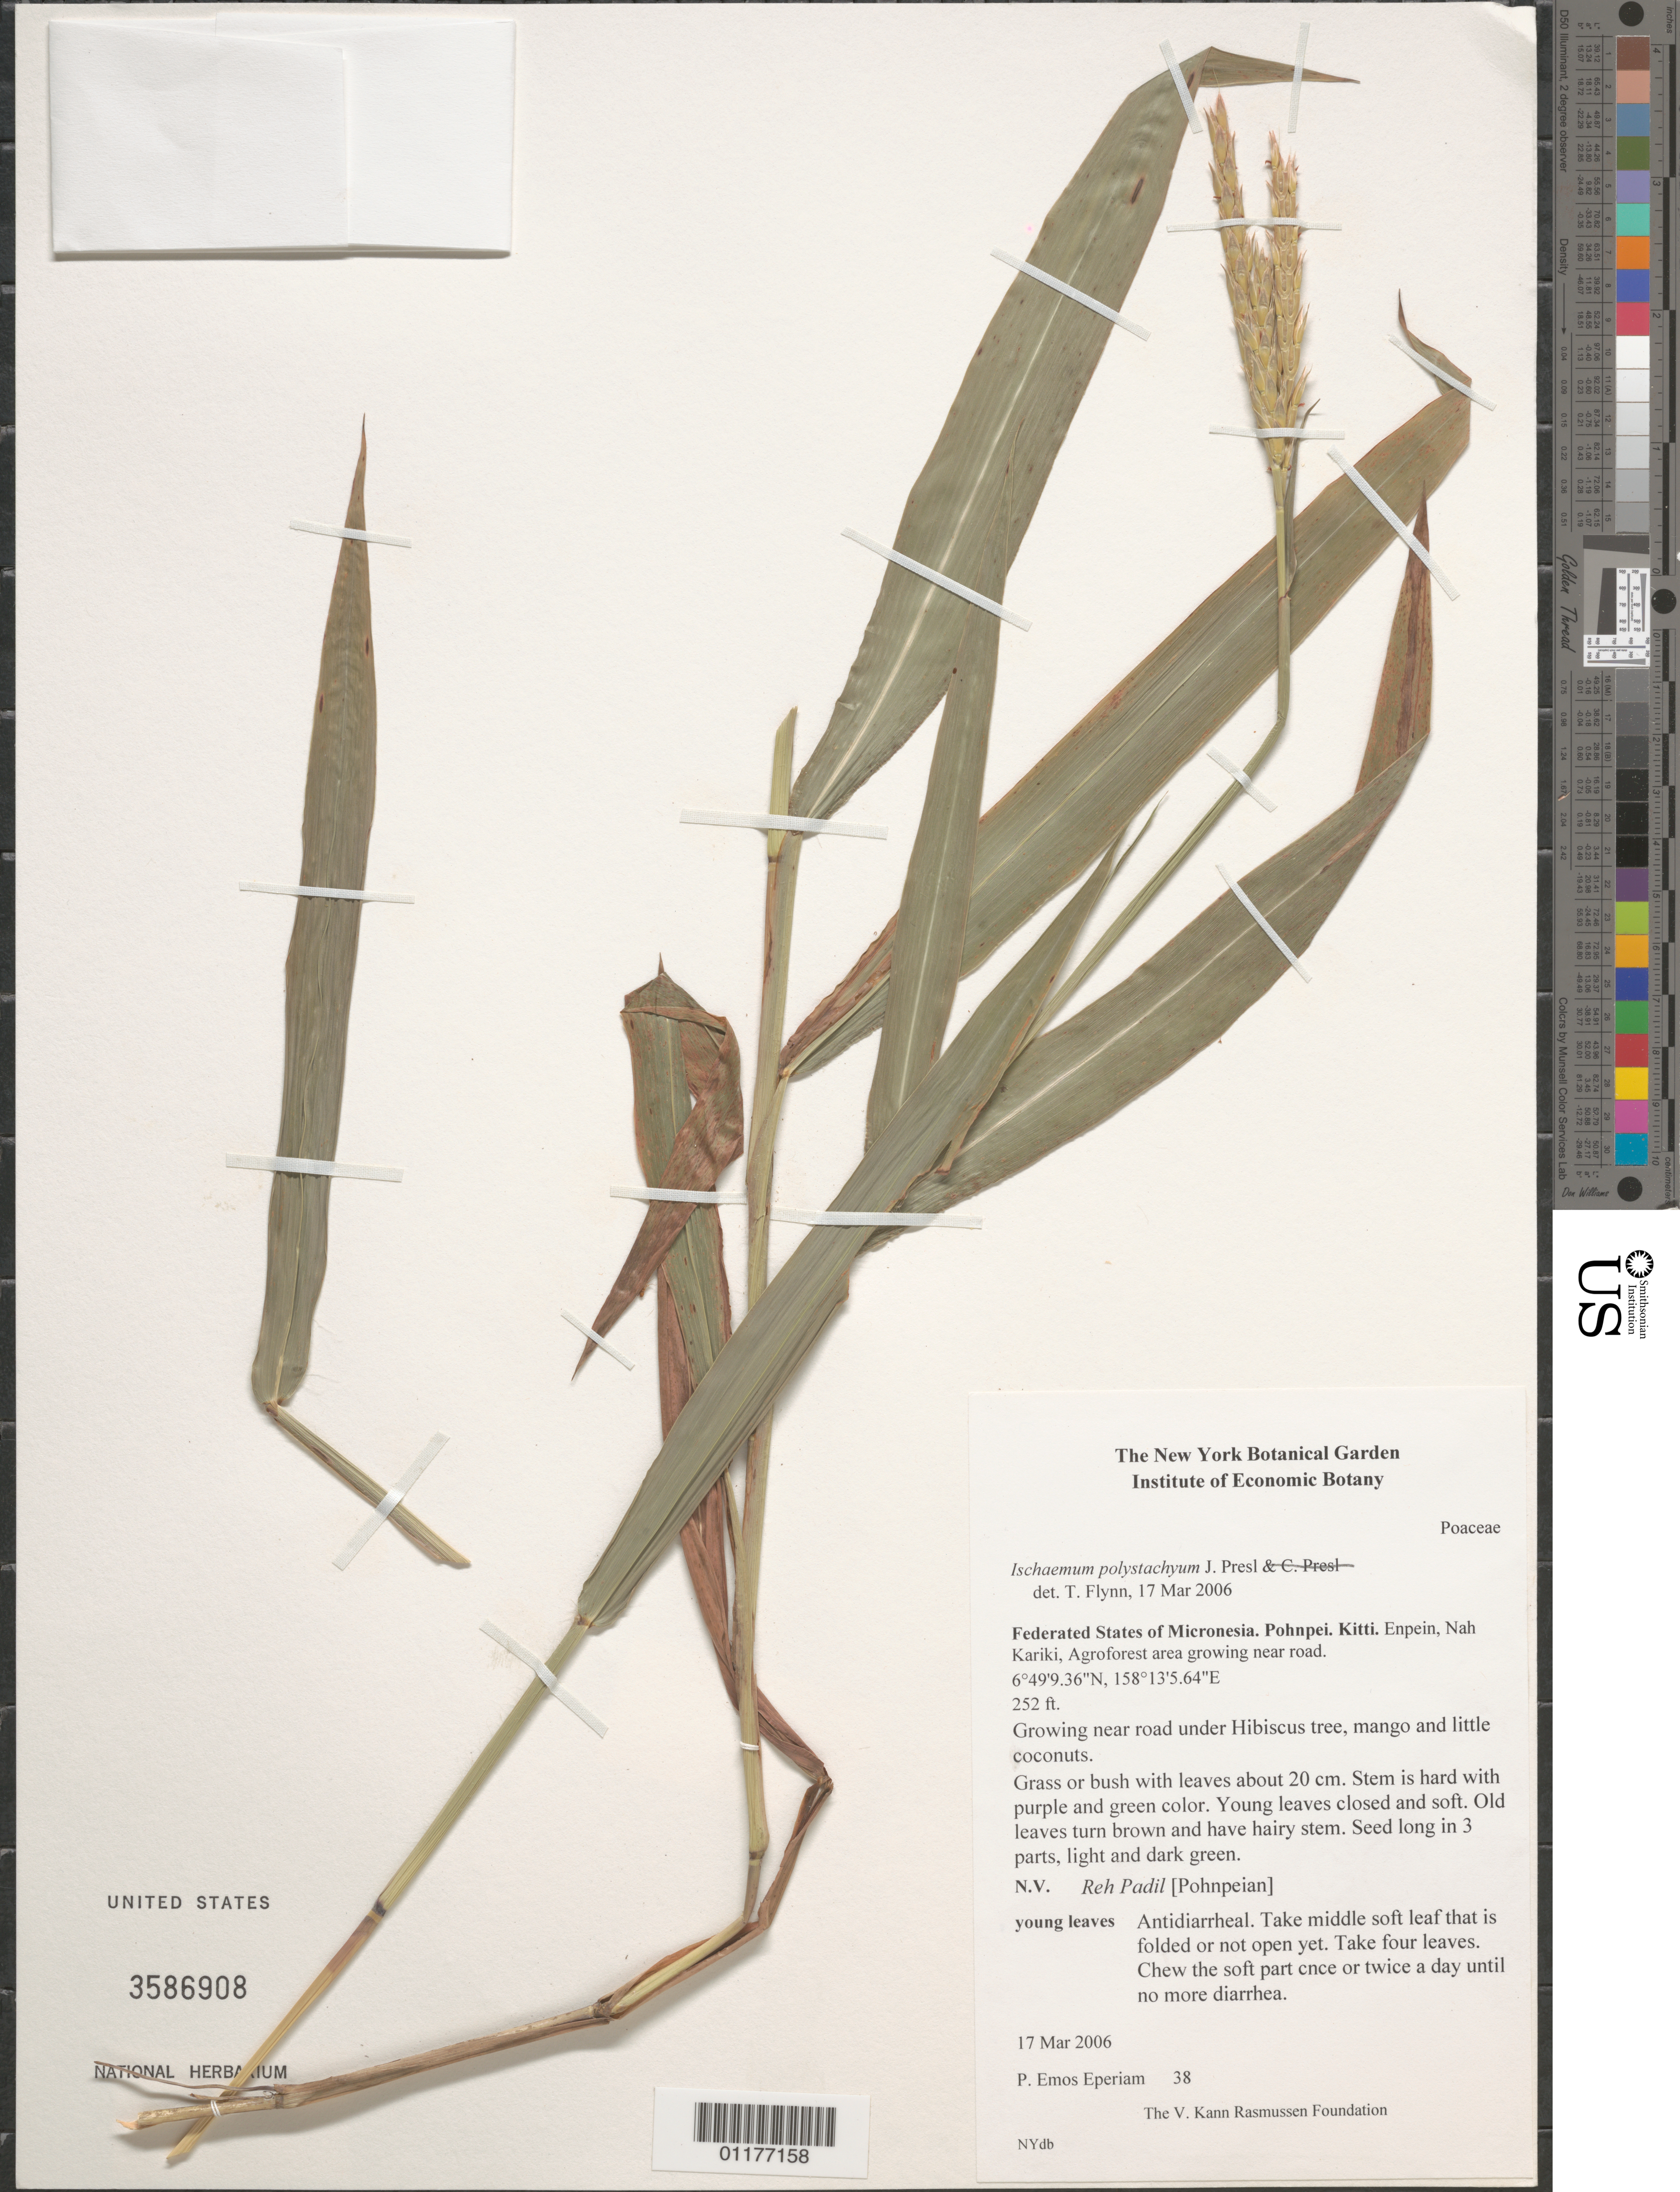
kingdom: Plantae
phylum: Tracheophyta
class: Liliopsida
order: Poales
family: Poaceae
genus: Ischaemum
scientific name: Ischaemum polystachyum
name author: J. Presl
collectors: P. Eperiam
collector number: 38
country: Micronesia, Federated States of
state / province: Pohnpei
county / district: Kitti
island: Pohnpei [Ponape]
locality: Enpein, Nah Kariki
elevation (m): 77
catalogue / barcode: US 3586908